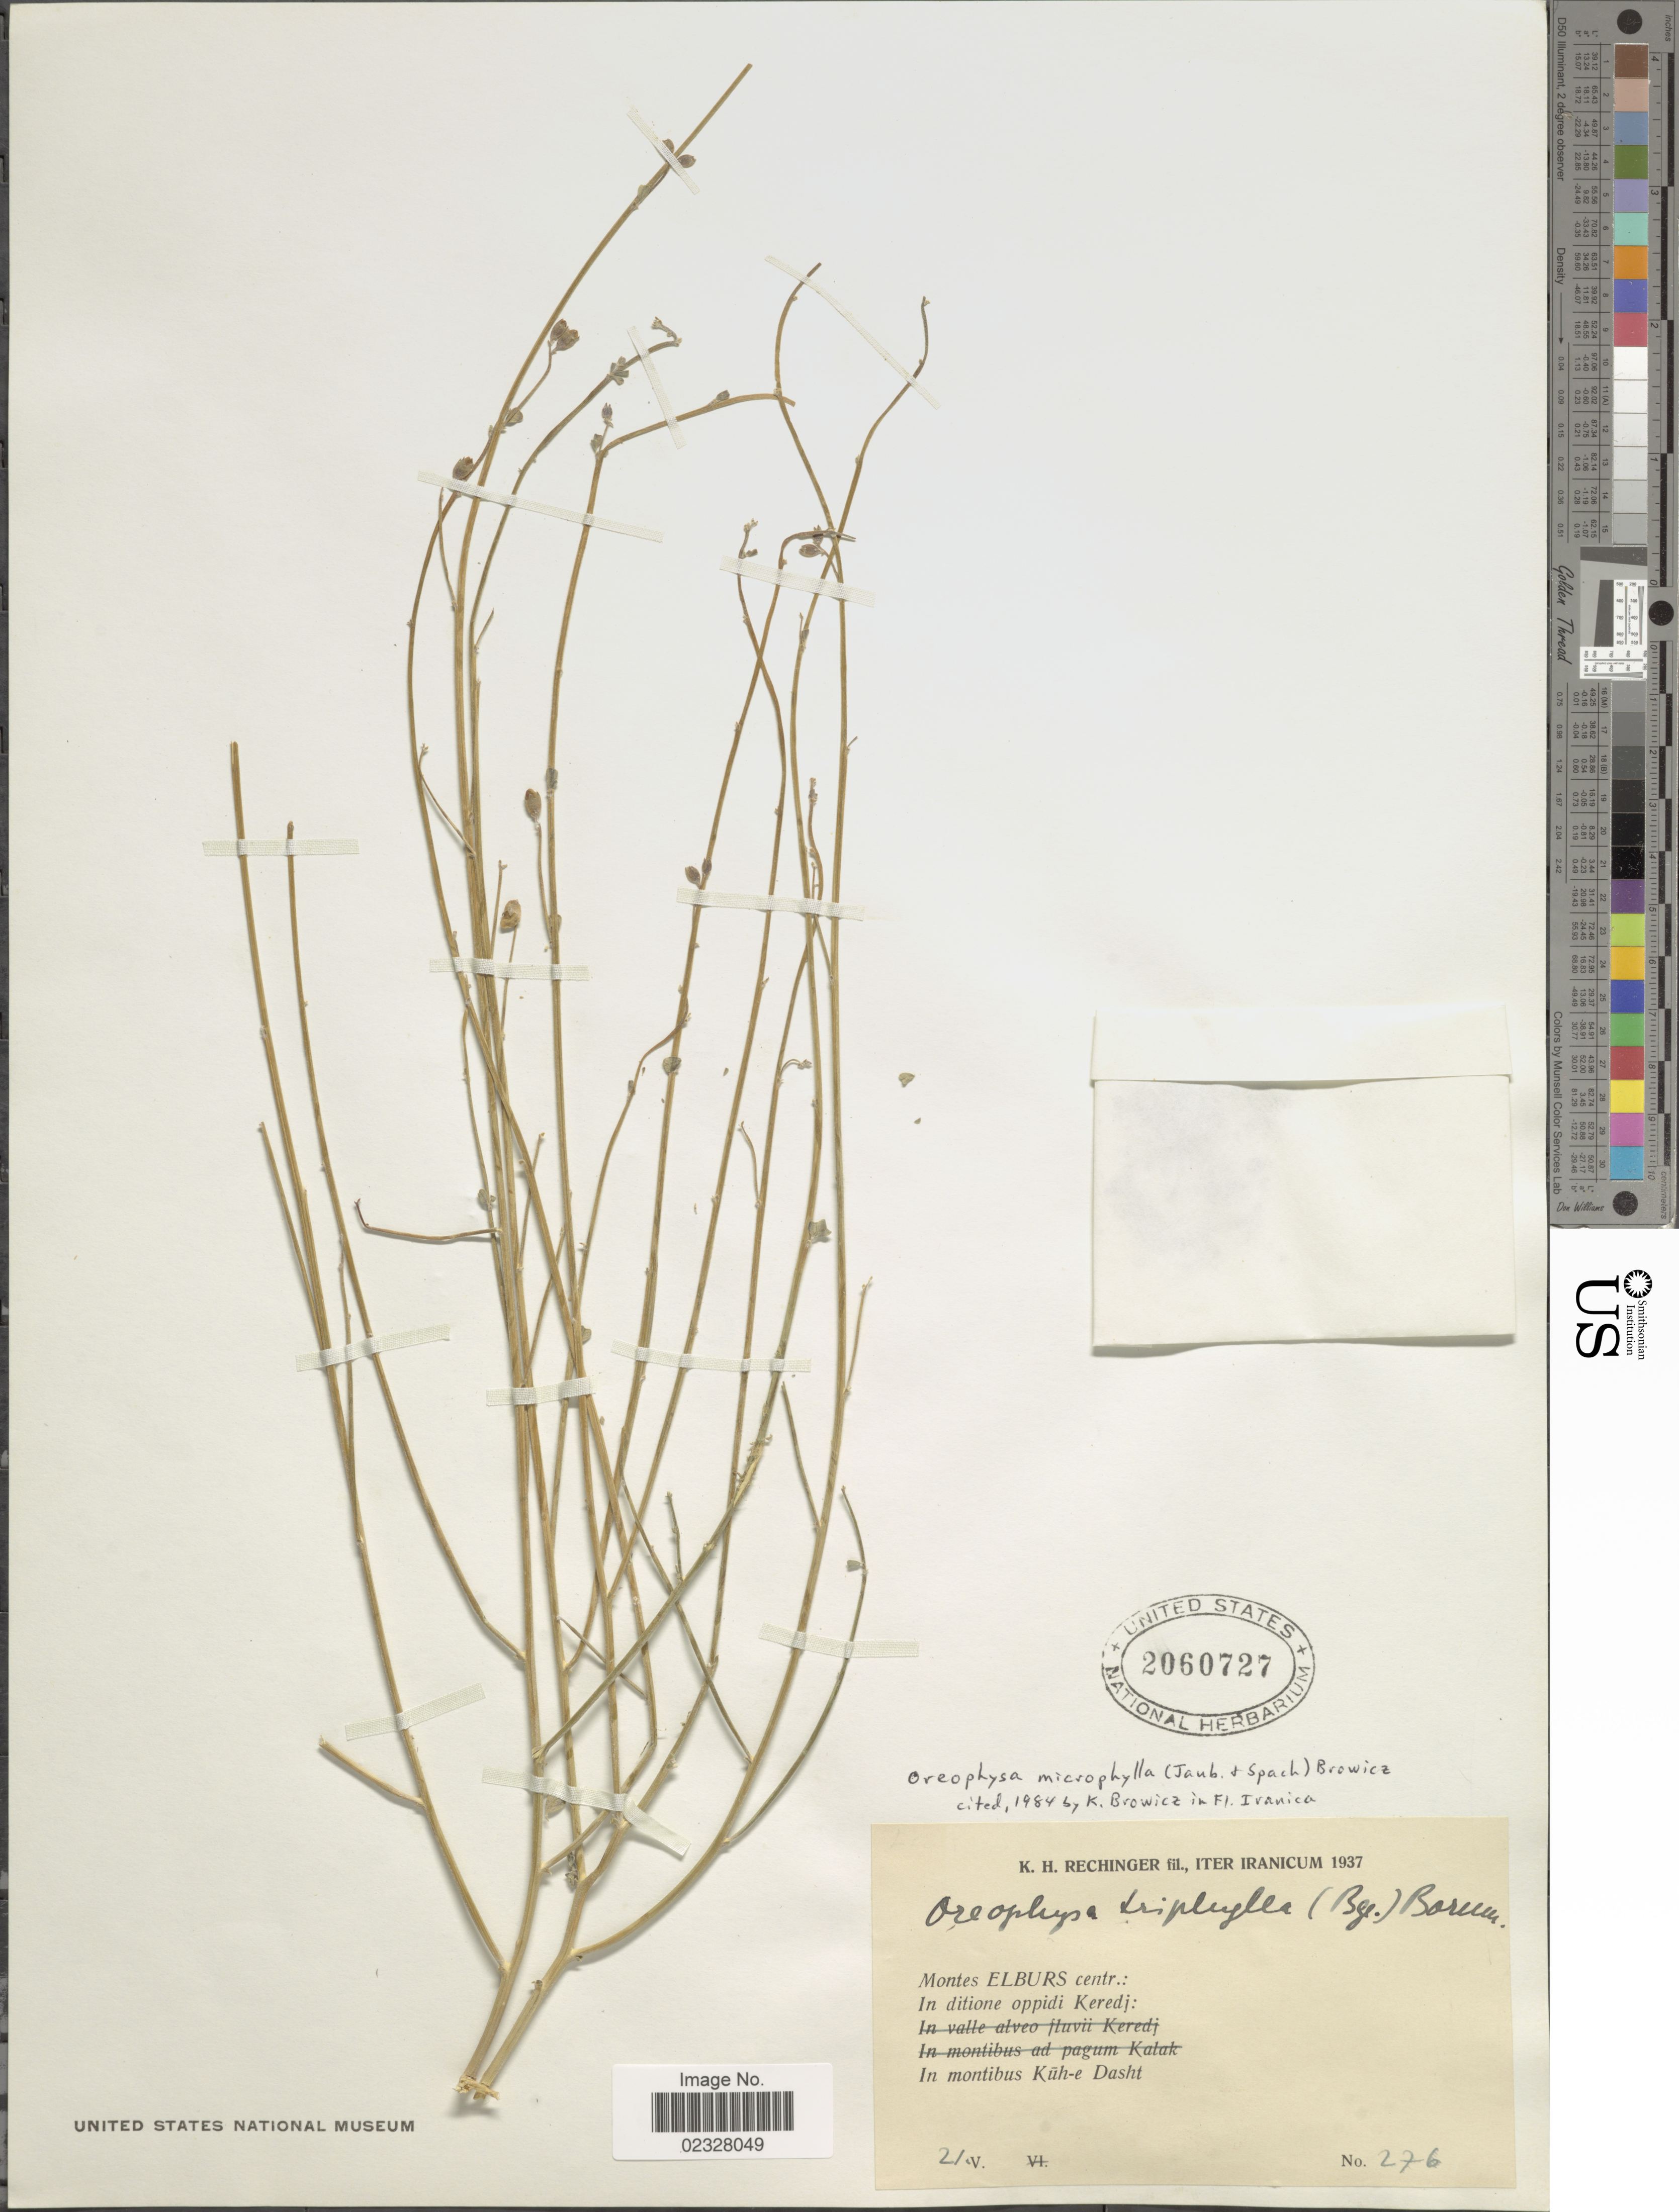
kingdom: Plantae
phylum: Tracheophyta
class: Magnoliopsida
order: Fabales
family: Fabaceae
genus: Oreophysa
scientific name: Oreophysa microphylla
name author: (Jaub. & Spach) Browicz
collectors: K. H. Rechinger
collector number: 276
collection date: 1937-05-21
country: Iran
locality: Iranicum. Montes Elburs centr.: In ditione oppidi Keredj: In montibus Kuh-e Dasht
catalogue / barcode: US 2060727